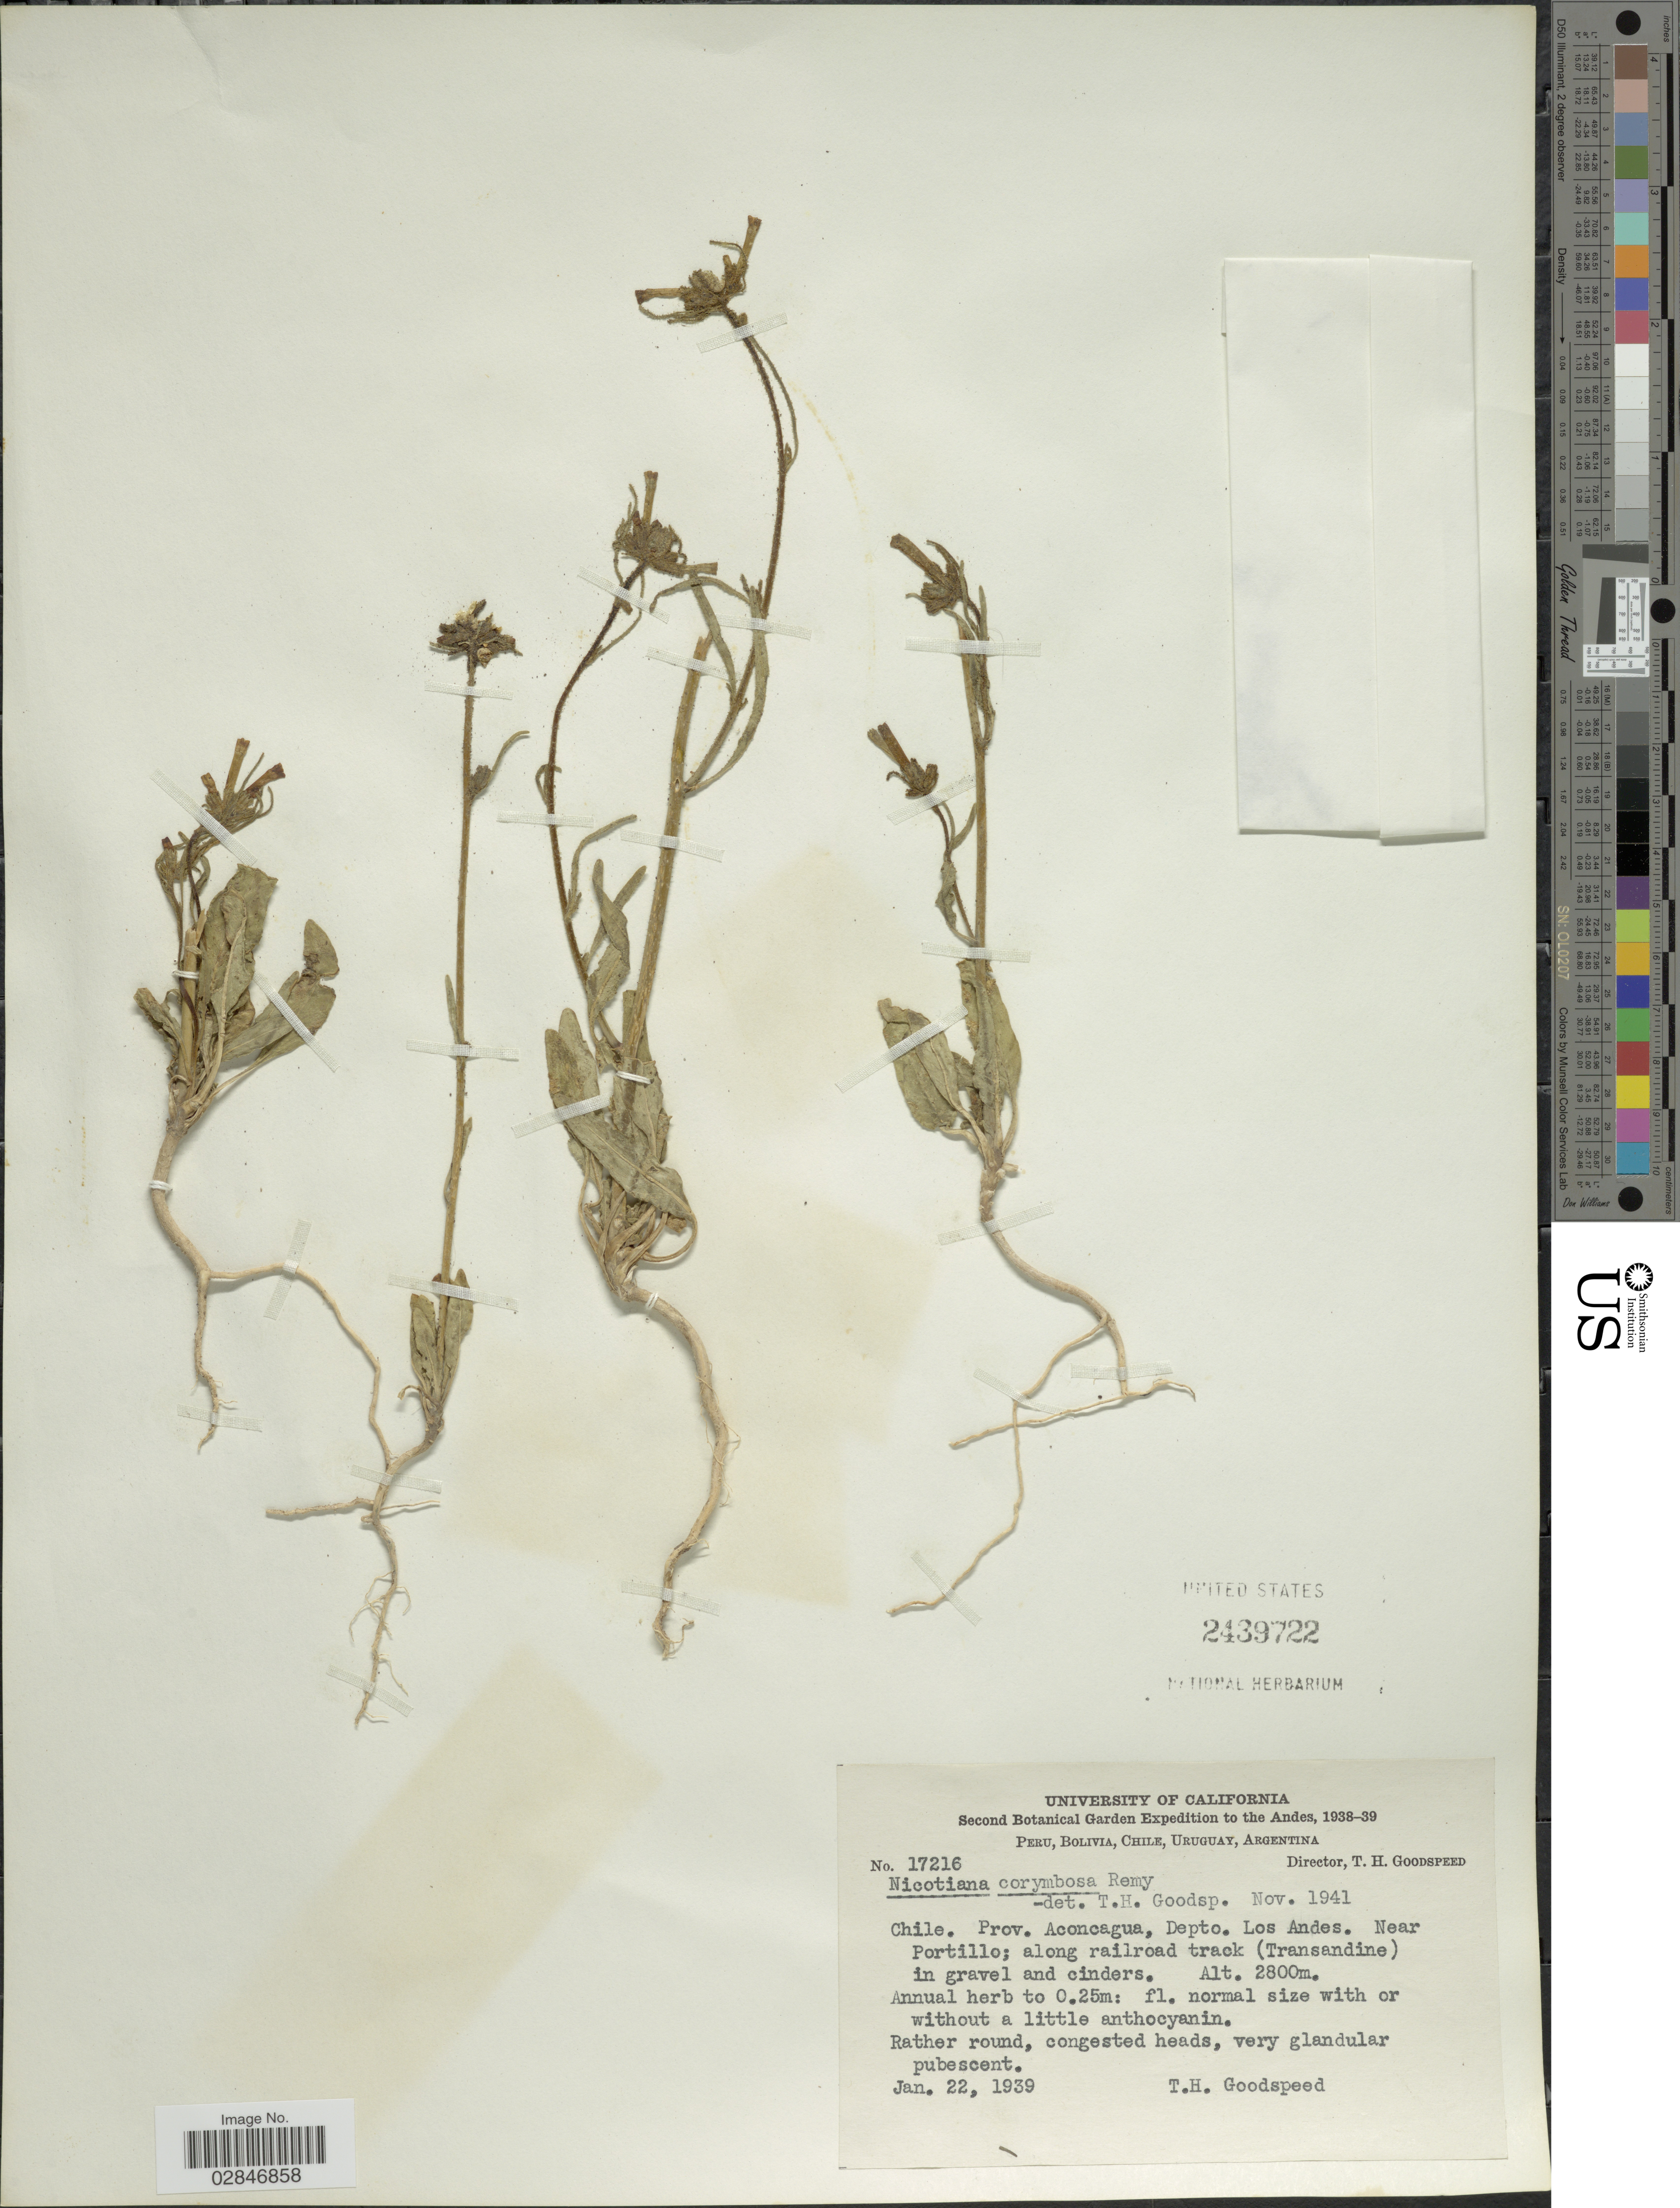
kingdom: Plantae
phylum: Tracheophyta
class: Magnoliopsida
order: Solanales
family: Solanaceae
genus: Nicotiana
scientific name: Nicotiana corymbosa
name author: J. Rémy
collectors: T. Goodspeed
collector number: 17216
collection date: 1939-01-22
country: Chile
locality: The Andes, Depto. Aconcagua, Depto. Los Andes. Near Portillo ; along railroad track (Transandine).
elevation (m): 2800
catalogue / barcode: US 2439722